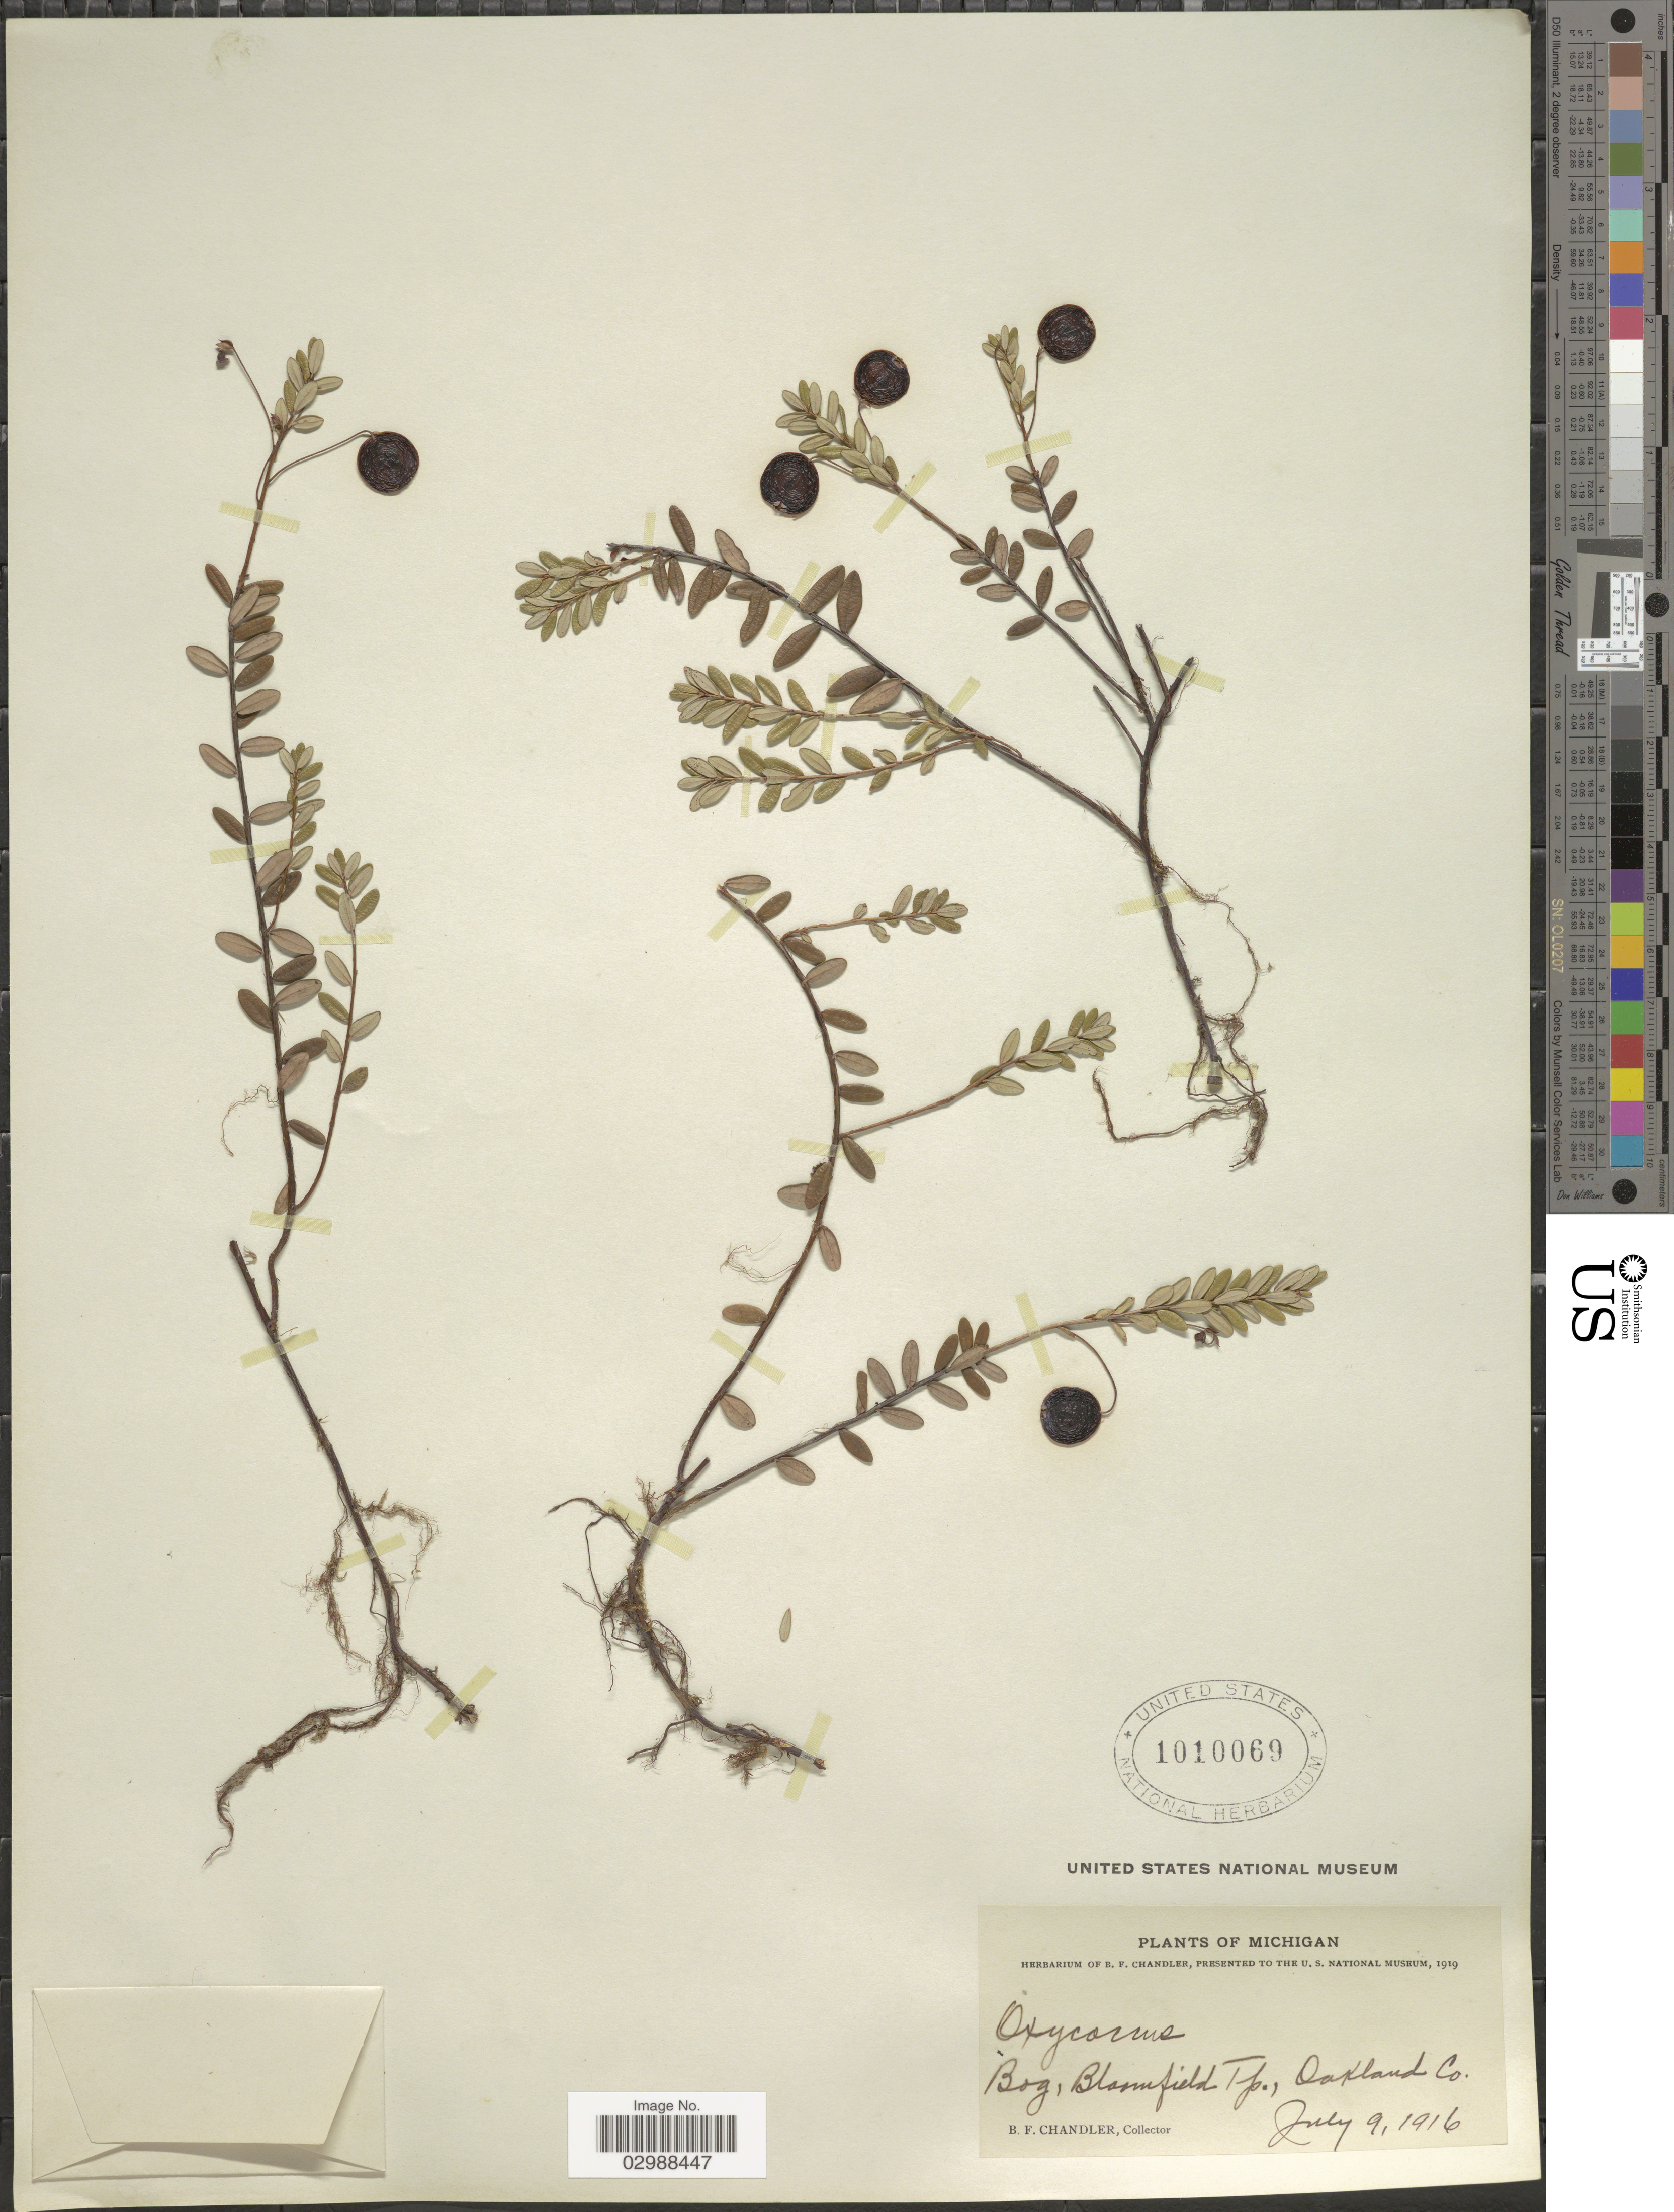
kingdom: Plantae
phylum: Tracheophyta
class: Magnoliopsida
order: Ericales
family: Ericaceae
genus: Vaccinium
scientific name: Vaccinium macrocarpon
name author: Aiton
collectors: B. F. Chandler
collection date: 1916-07-09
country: United States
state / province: Michigan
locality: Bog, Bloomfield Tp., Oakland Co.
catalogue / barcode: US 1010069